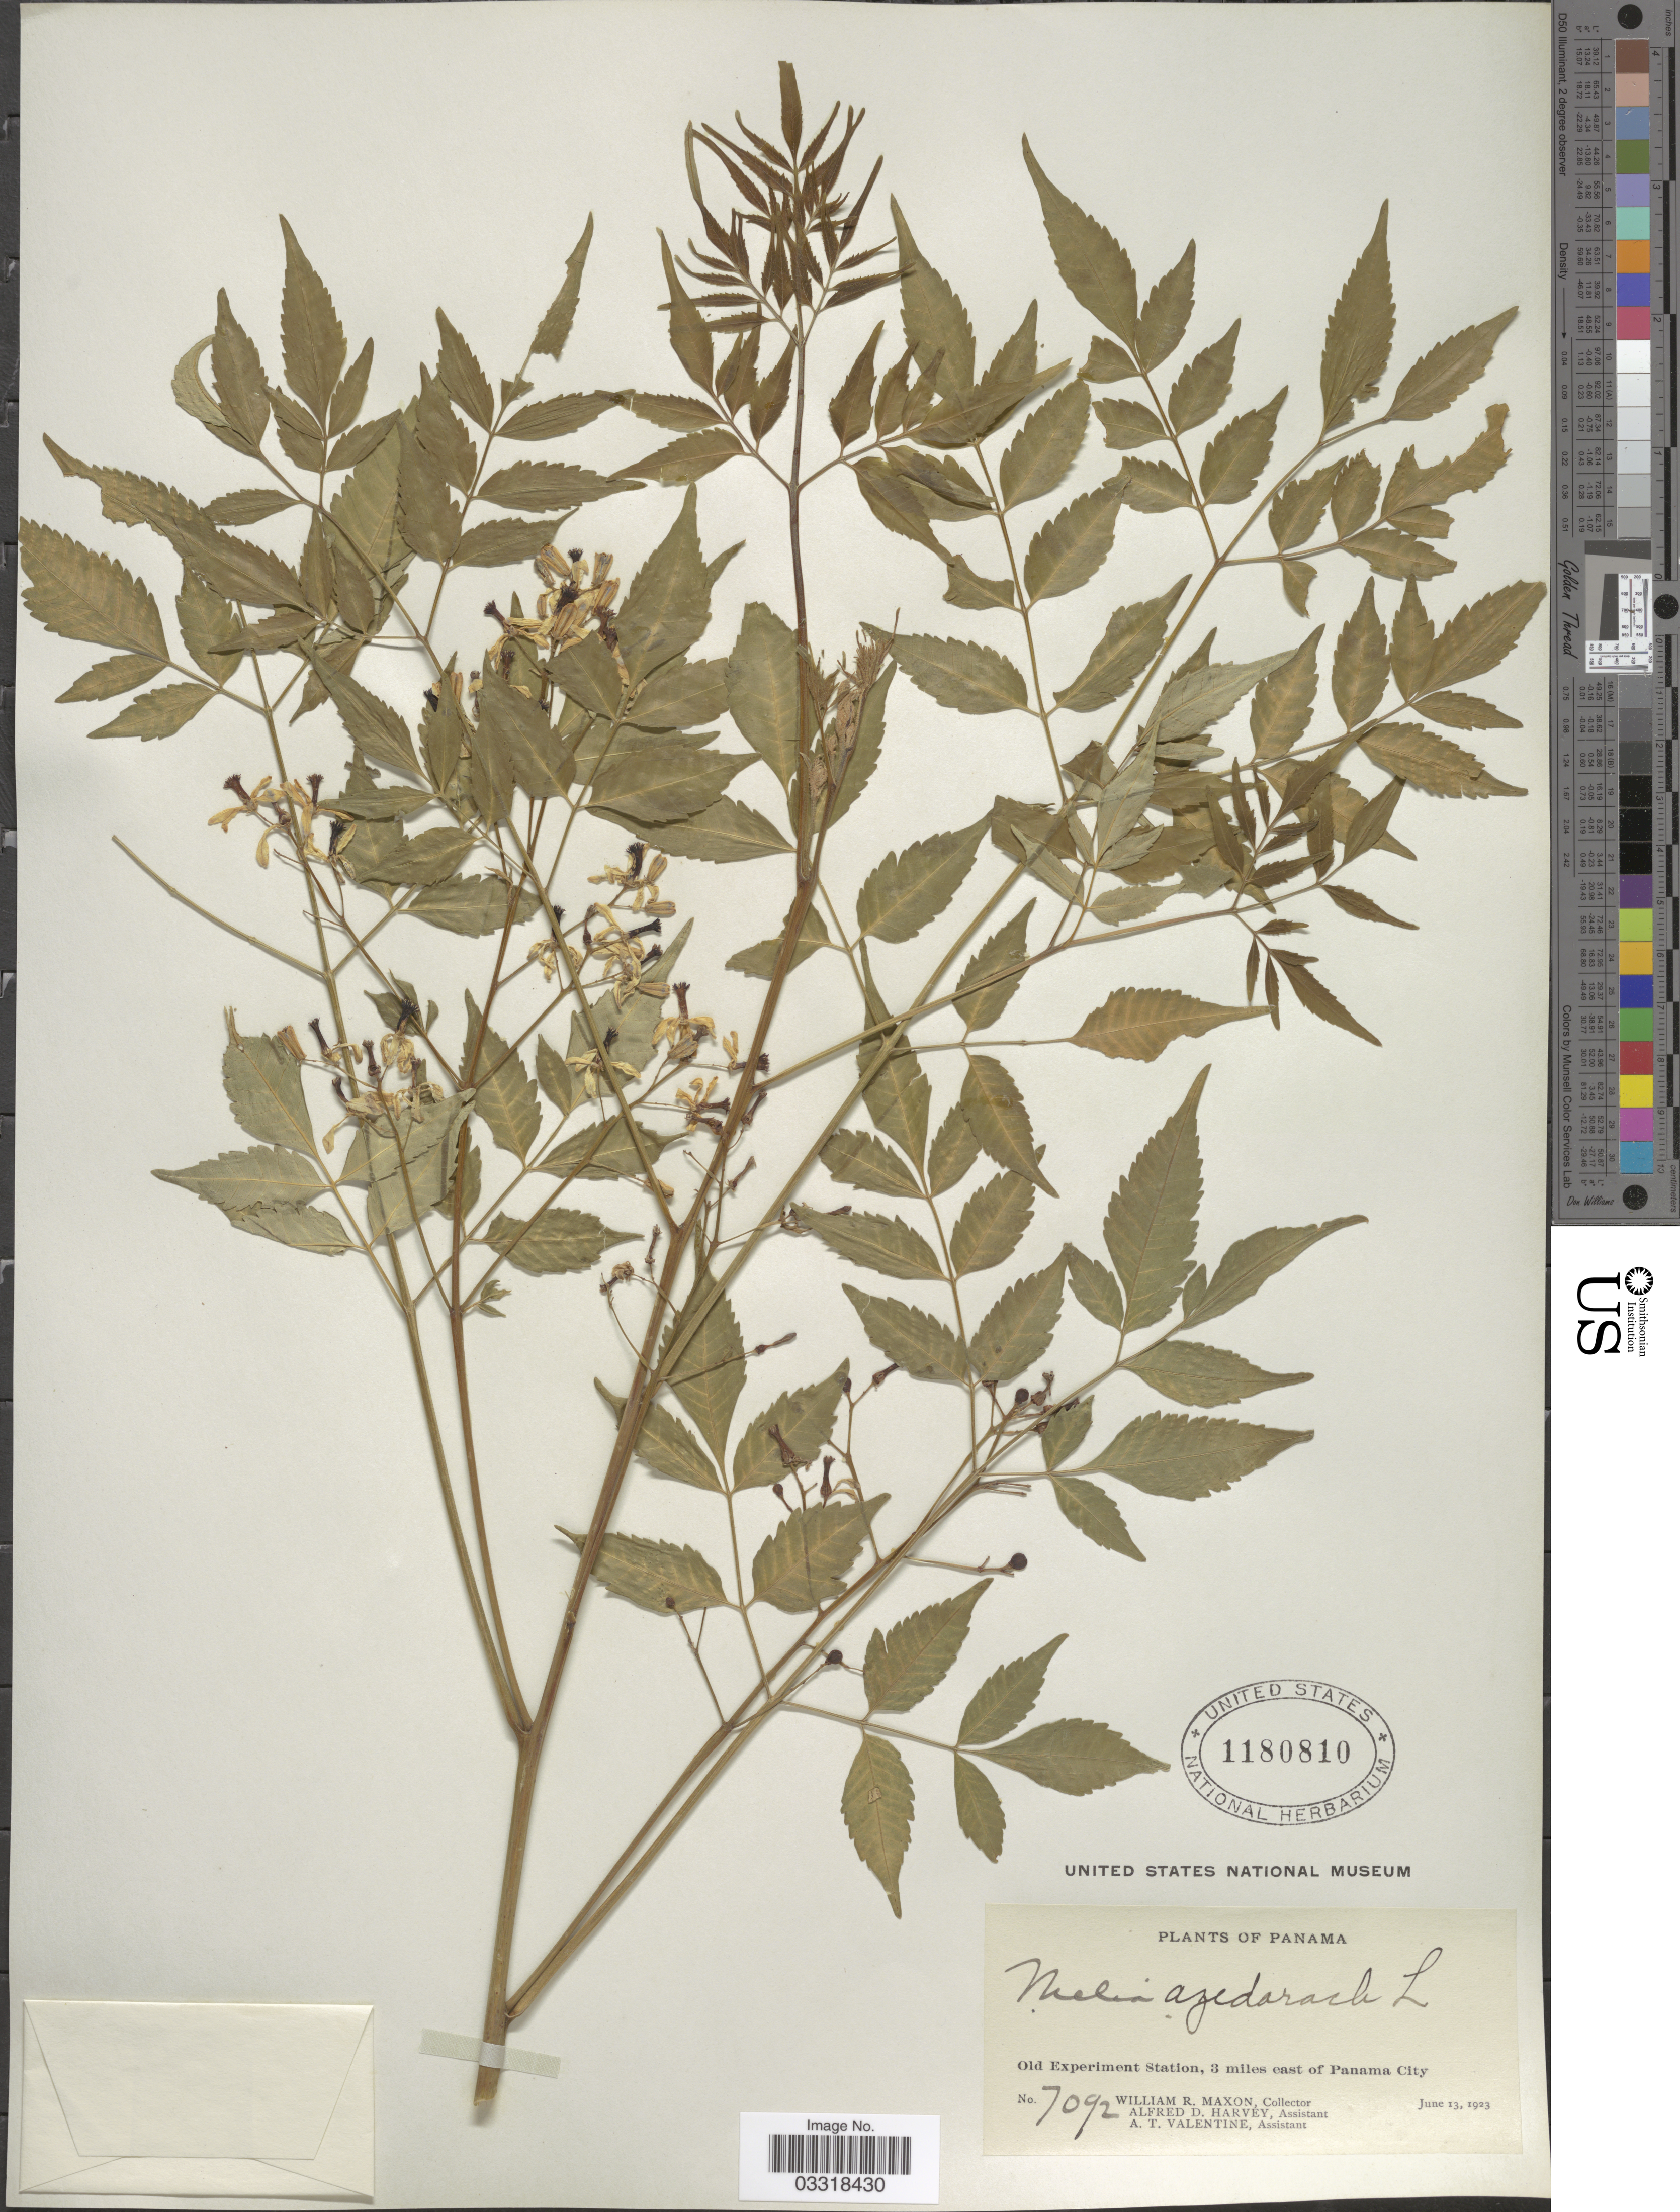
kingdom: Plantae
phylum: Tracheophyta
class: Magnoliopsida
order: Sapindales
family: Meliaceae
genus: Melia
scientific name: Melia azedarach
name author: L.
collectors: W. R. Maxon, A. D. Harvey & A. Valentine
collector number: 7092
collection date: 1923-06-13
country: Panama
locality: Old Experiment Station, 3 miles east of Panama City.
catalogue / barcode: US 1180810